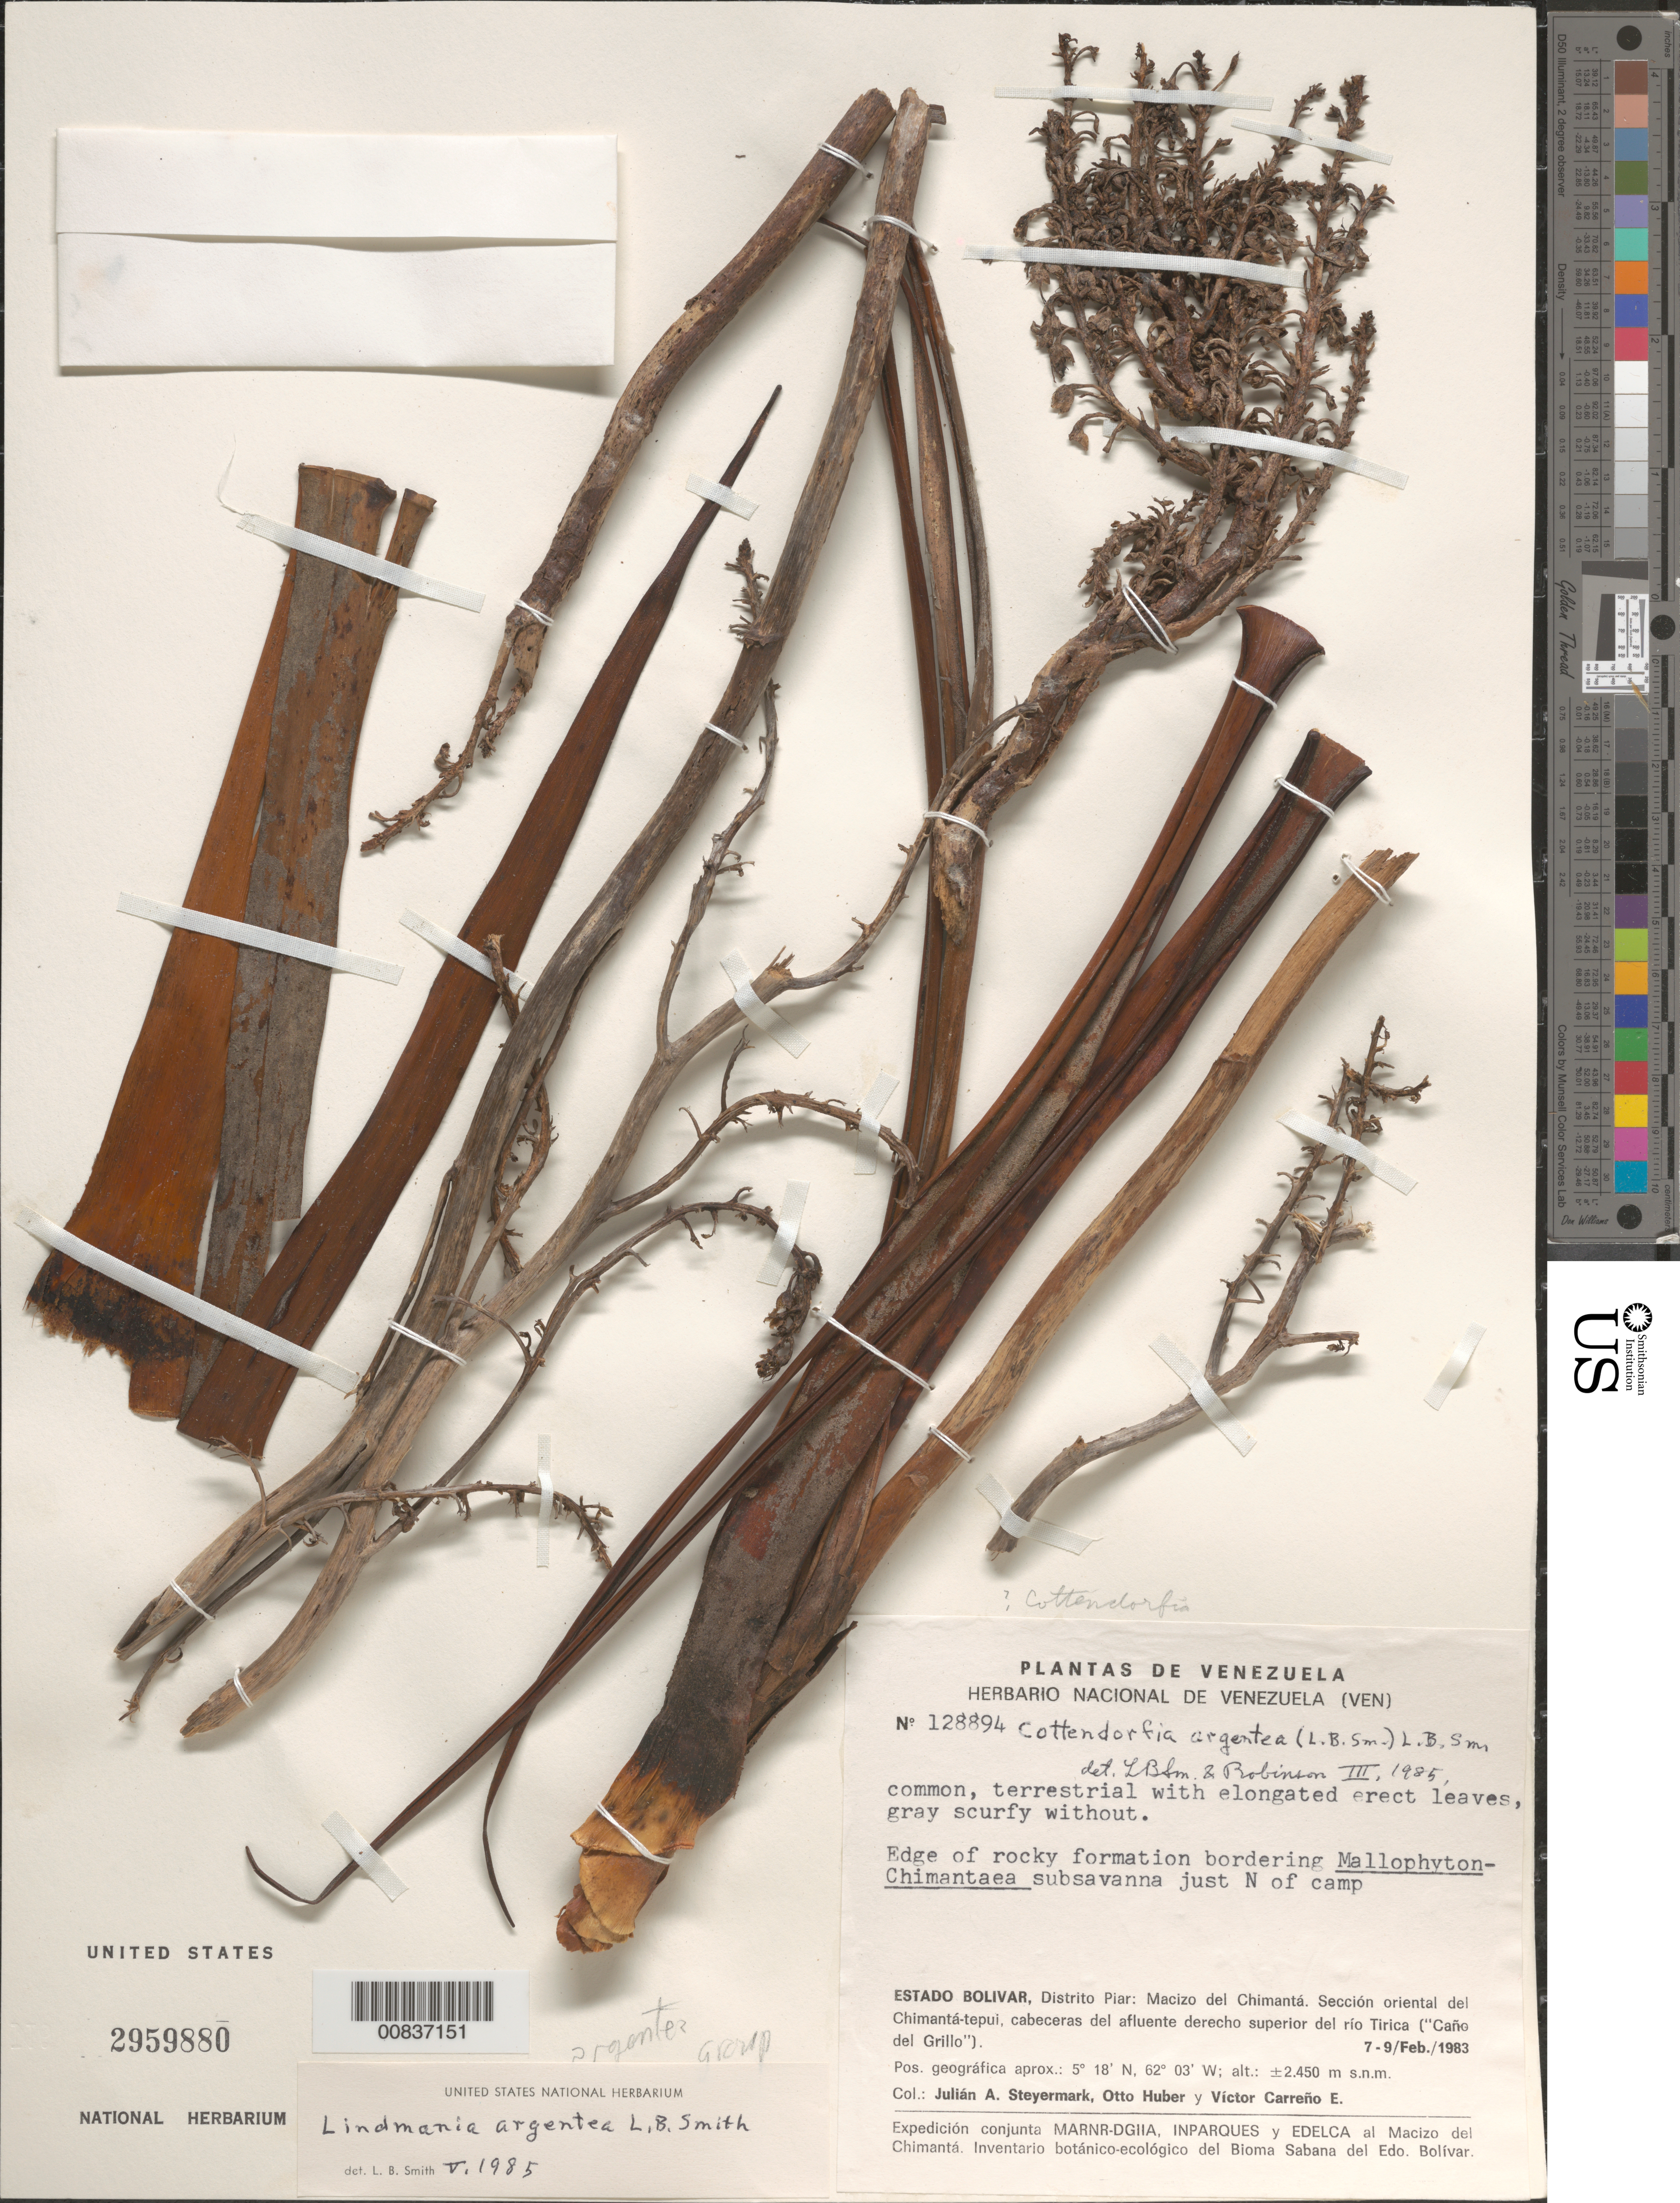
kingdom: Plantae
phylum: Tracheophyta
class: Liliopsida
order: Poales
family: Bromeliaceae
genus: Lindmania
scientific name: Lindmania argentea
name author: L.B. Sm.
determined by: Smith, Lyman B., (US), NMNH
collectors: J. Steyermark, O. Huber & V. Carreño E.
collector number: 128894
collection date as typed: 7-Feb-83 to 9-Feb-83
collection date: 1983-02-07/1983-02-09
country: Venezuela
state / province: Bolívar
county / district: Piar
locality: Macizo del Chimantá, sect. oriental del Chimantá-tepuí, cabeceras del afluente derecho superíor del Río Tirica (Caño del Grillo)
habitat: Edge of rocky formation; subsavanna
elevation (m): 2450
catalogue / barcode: US 2959880